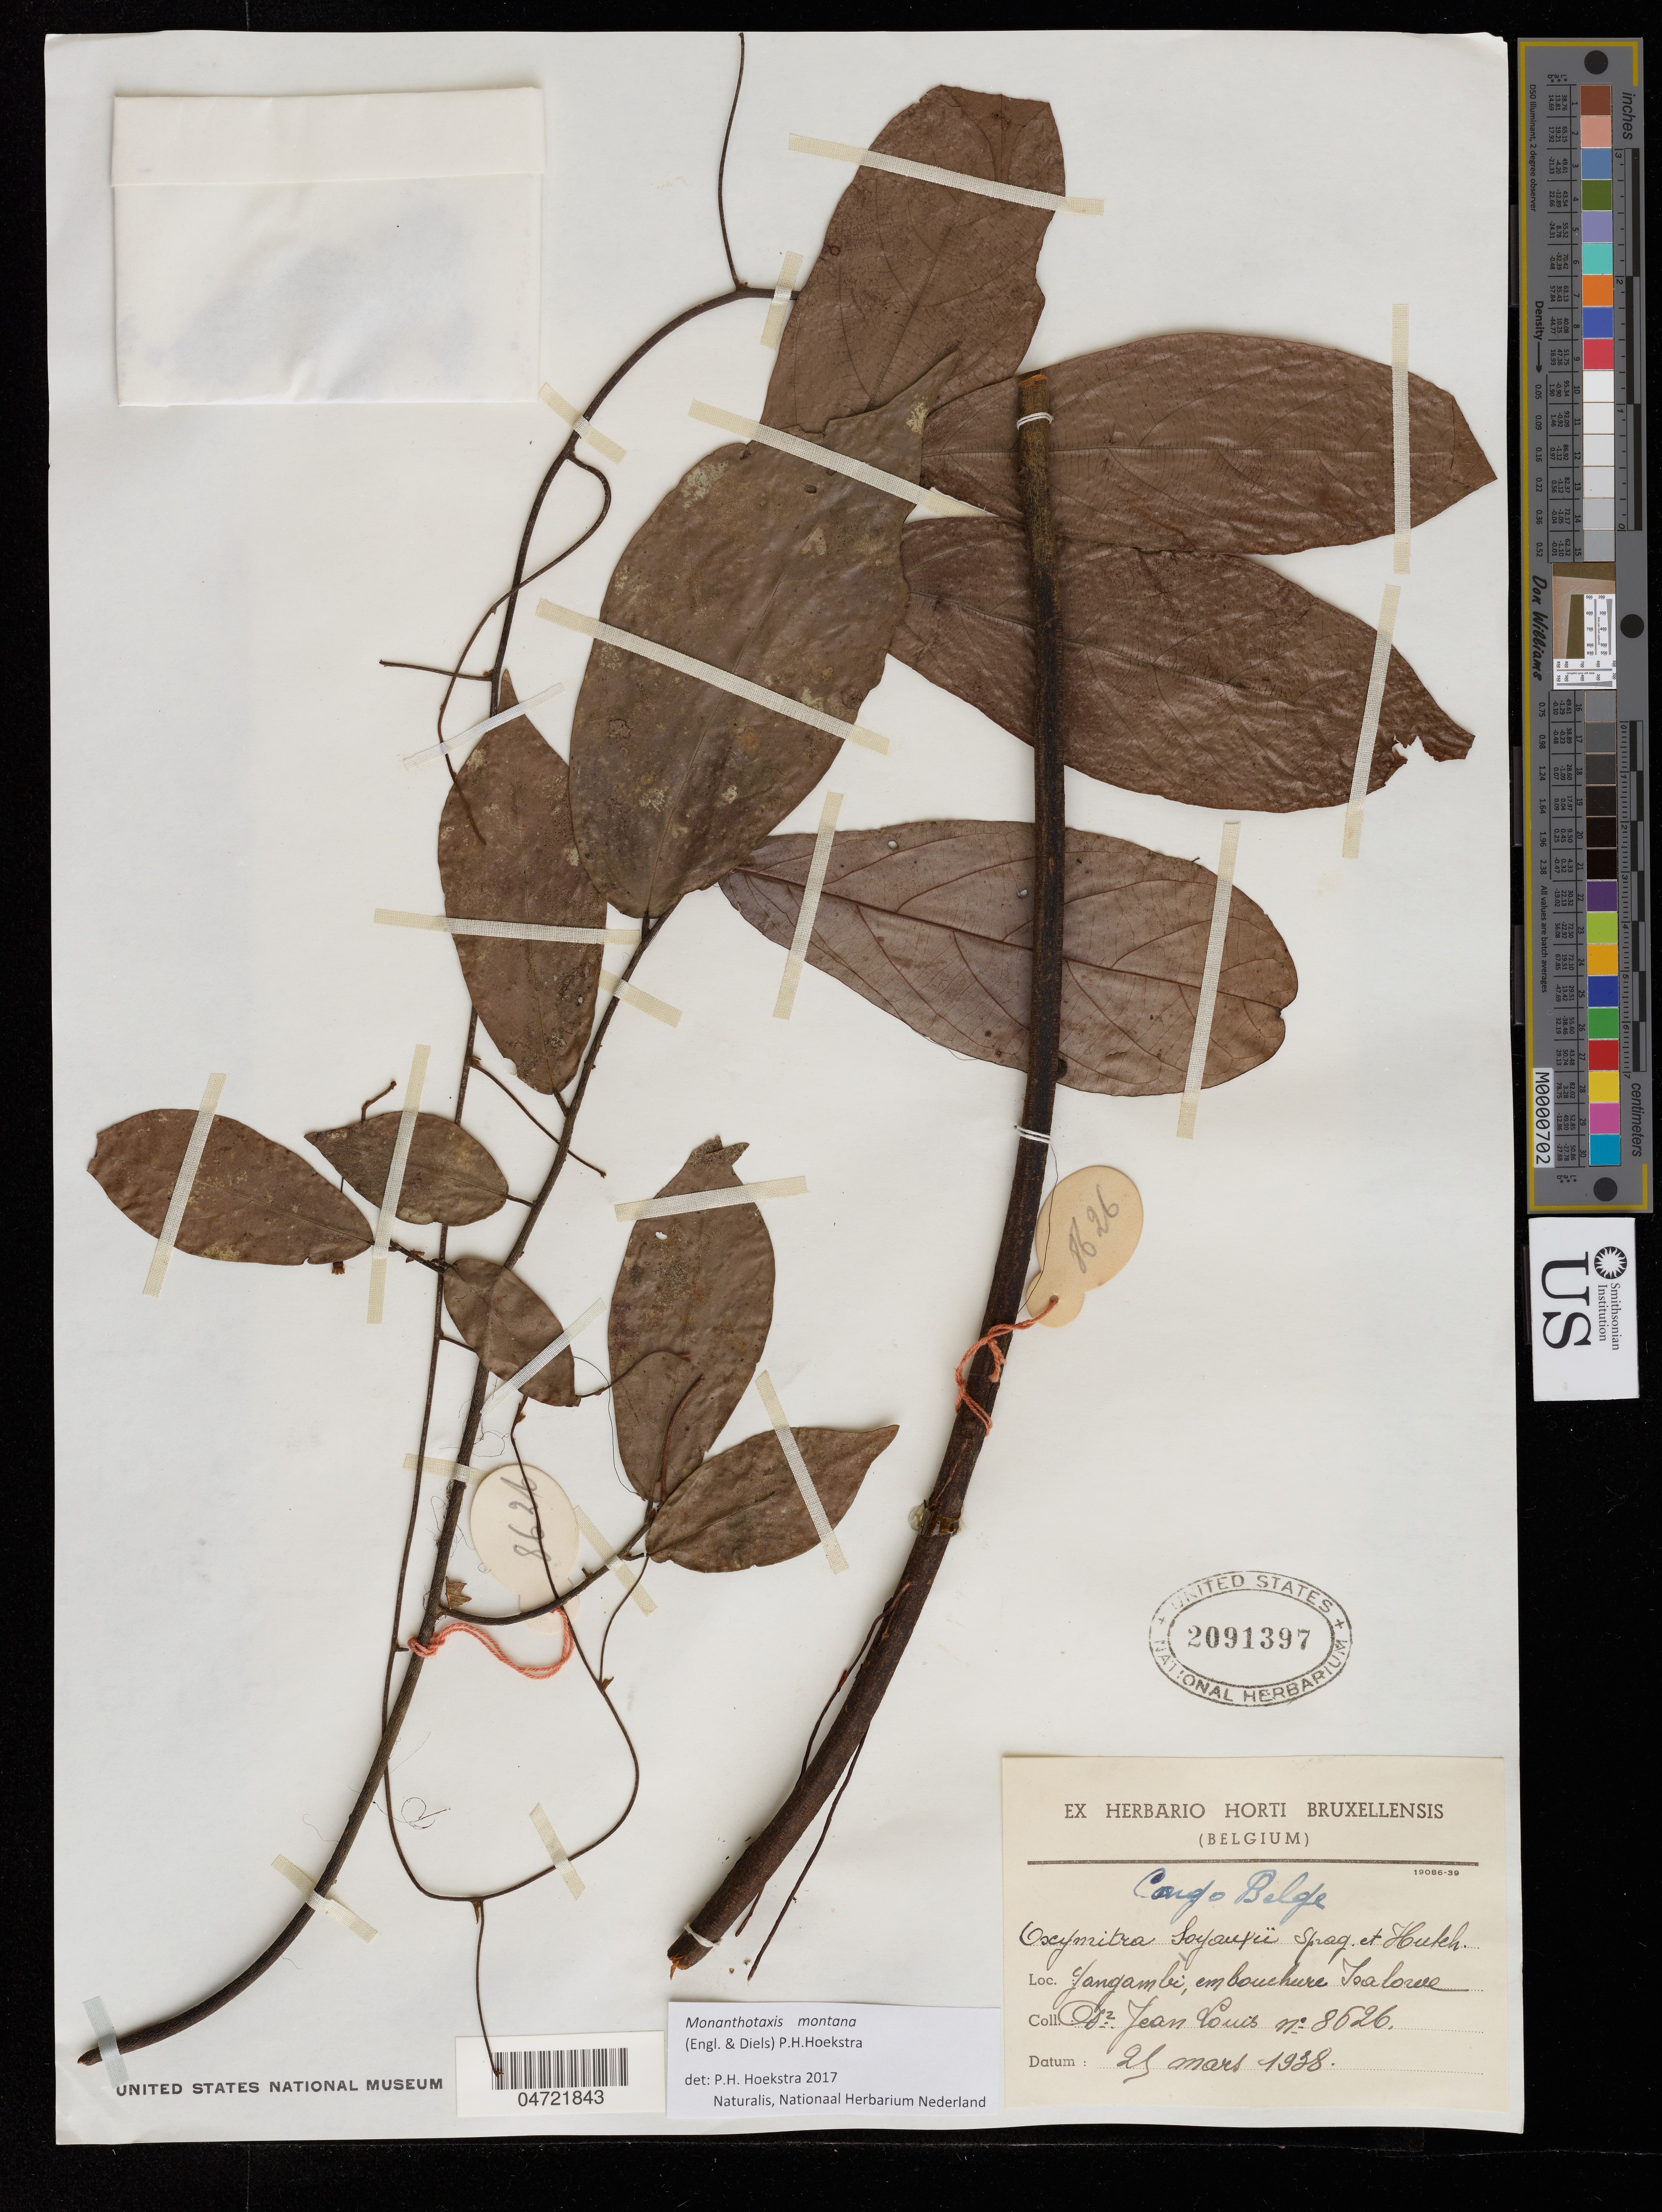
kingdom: Plantae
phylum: Tracheophyta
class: Magnoliopsida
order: Magnoliales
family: Annonaceae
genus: Monanthotaxis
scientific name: Monanthotaxis montana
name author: (Engl. & Diels) P.H. Hoekstra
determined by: Hoekstra, P. H.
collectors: J. Louis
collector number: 8626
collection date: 1938-03-17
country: Congo, Democratic Republic of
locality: Congo Belge, Yangambi; plateau de l'Isalowe.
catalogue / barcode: US 2091397